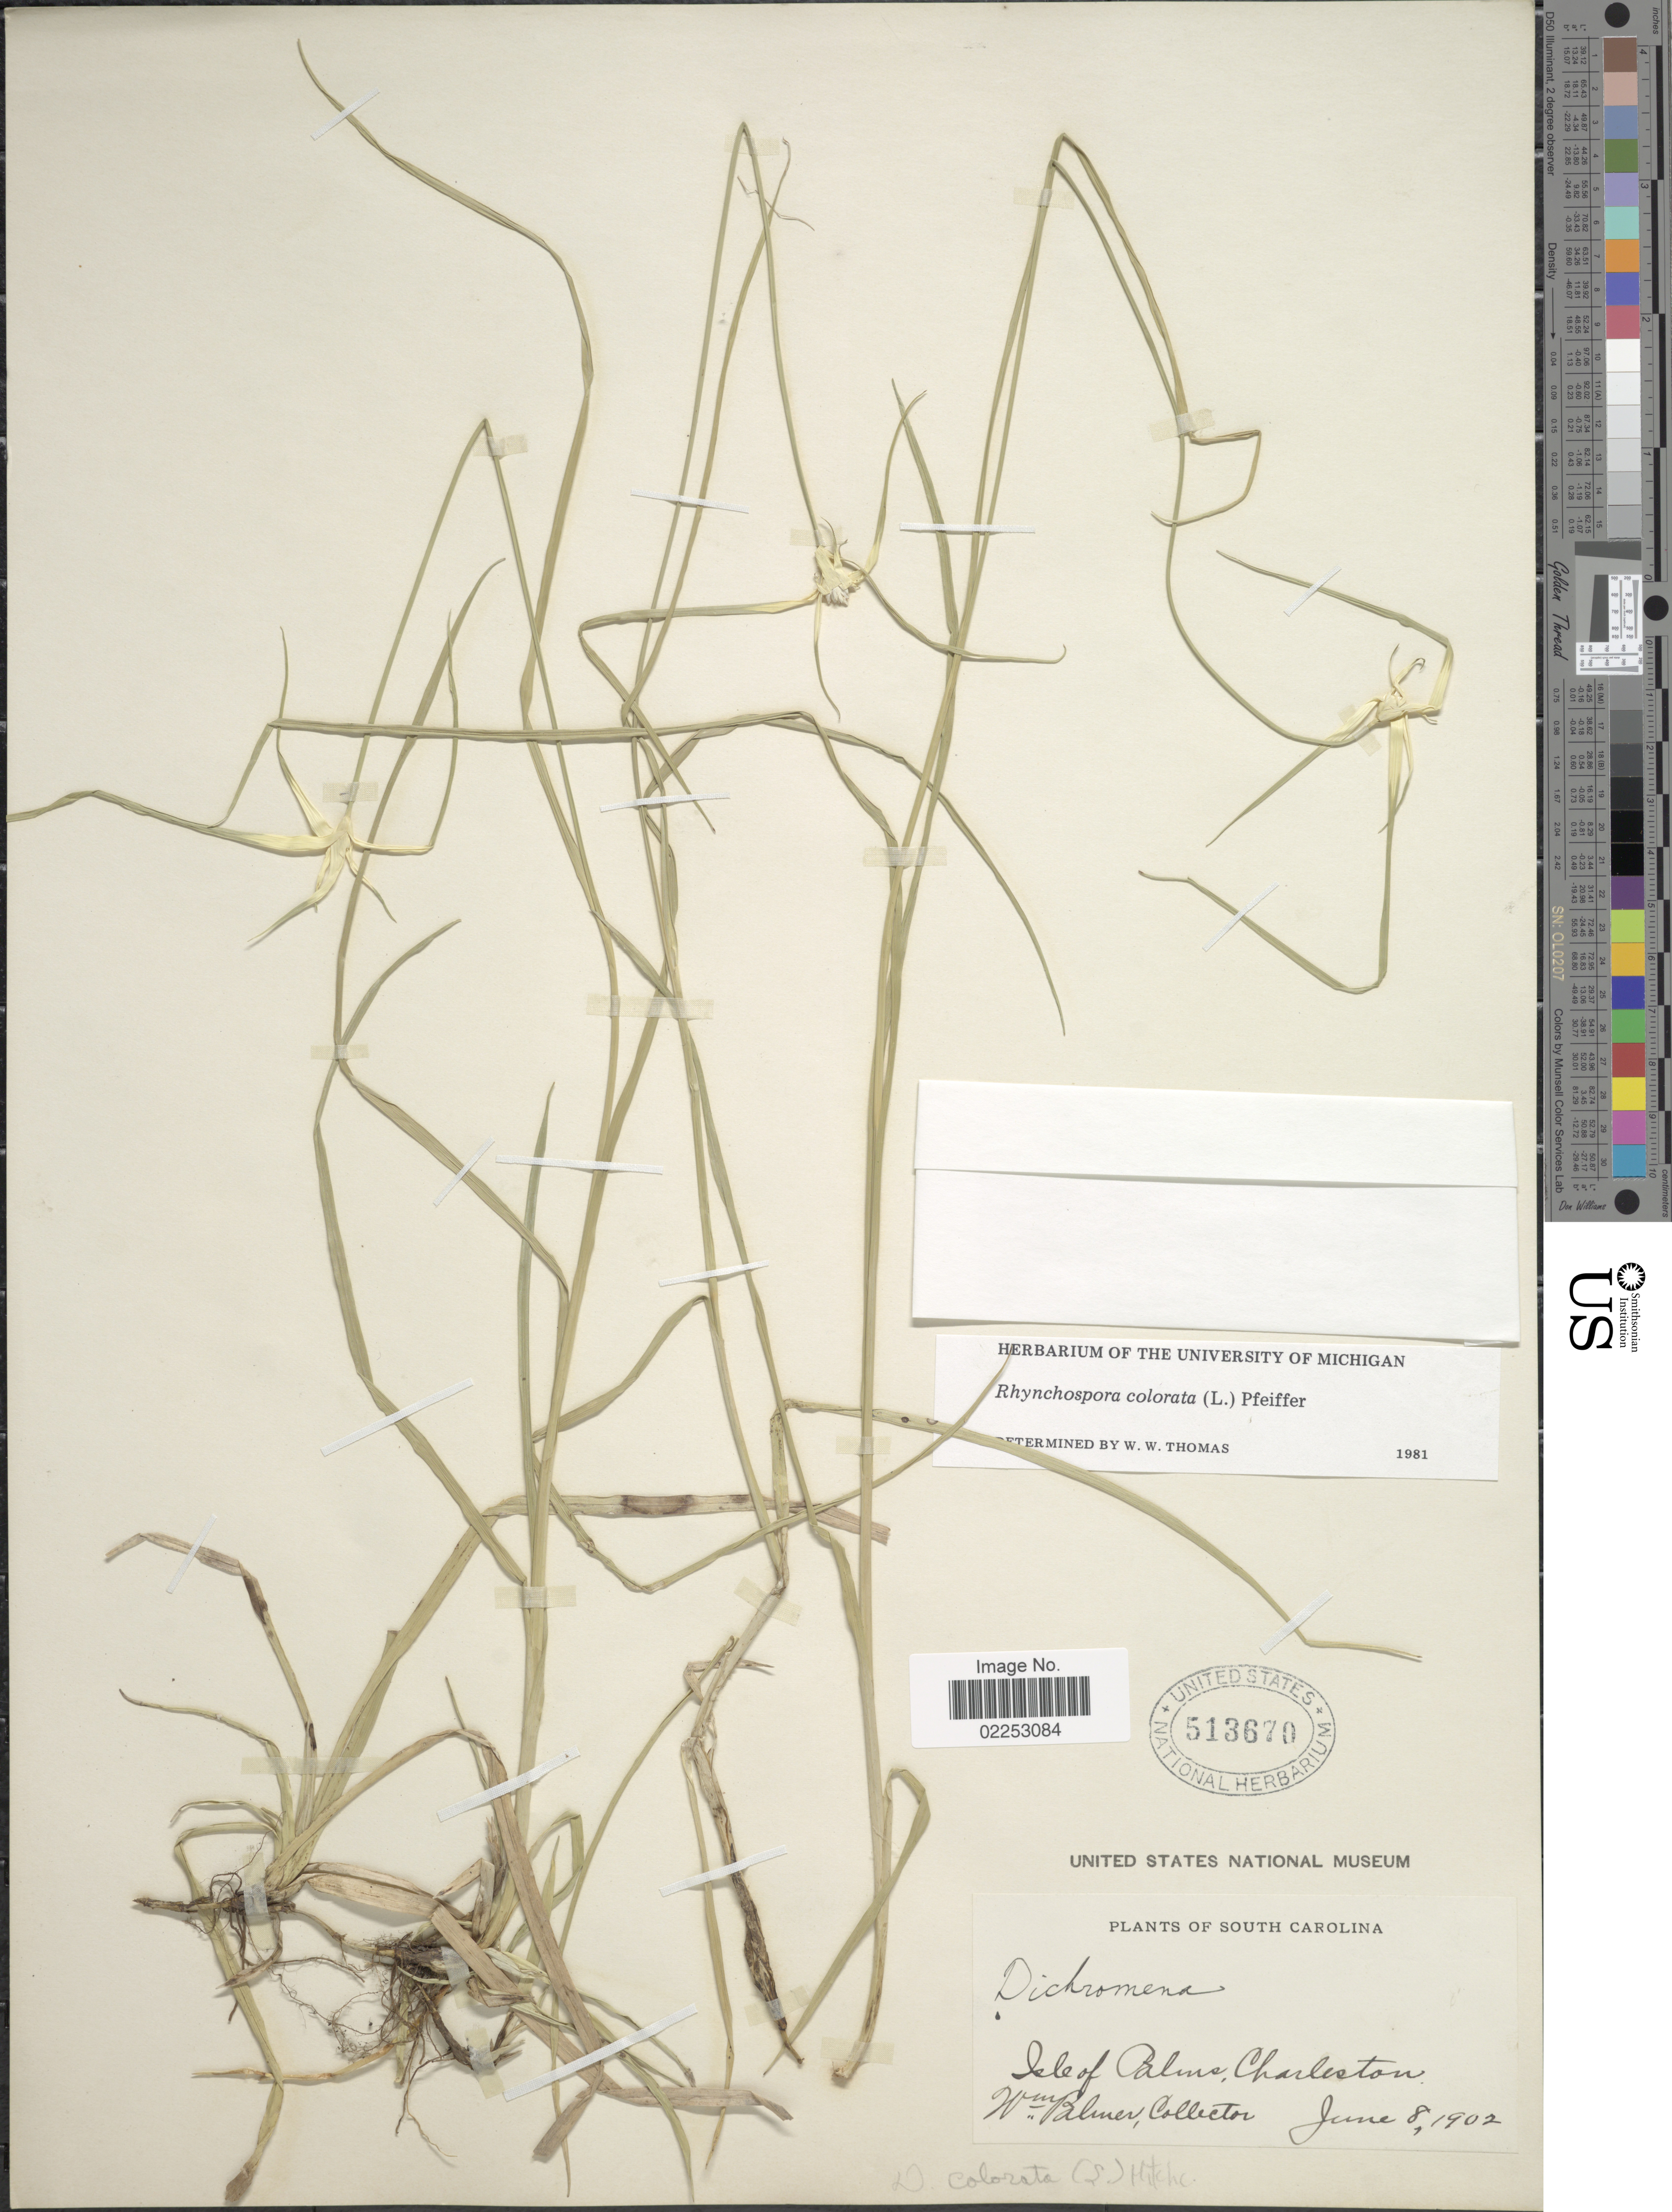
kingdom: Plantae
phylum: Tracheophyta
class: Liliopsida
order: Poales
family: Cyperaceae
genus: Rhynchospora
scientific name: Rhynchospora colorata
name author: (L.) H. Pfeiff.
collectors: W. Palmer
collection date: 1902-06-08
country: United States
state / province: South Carolina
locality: Isle of Palms, Charleston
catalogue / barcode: US 513670